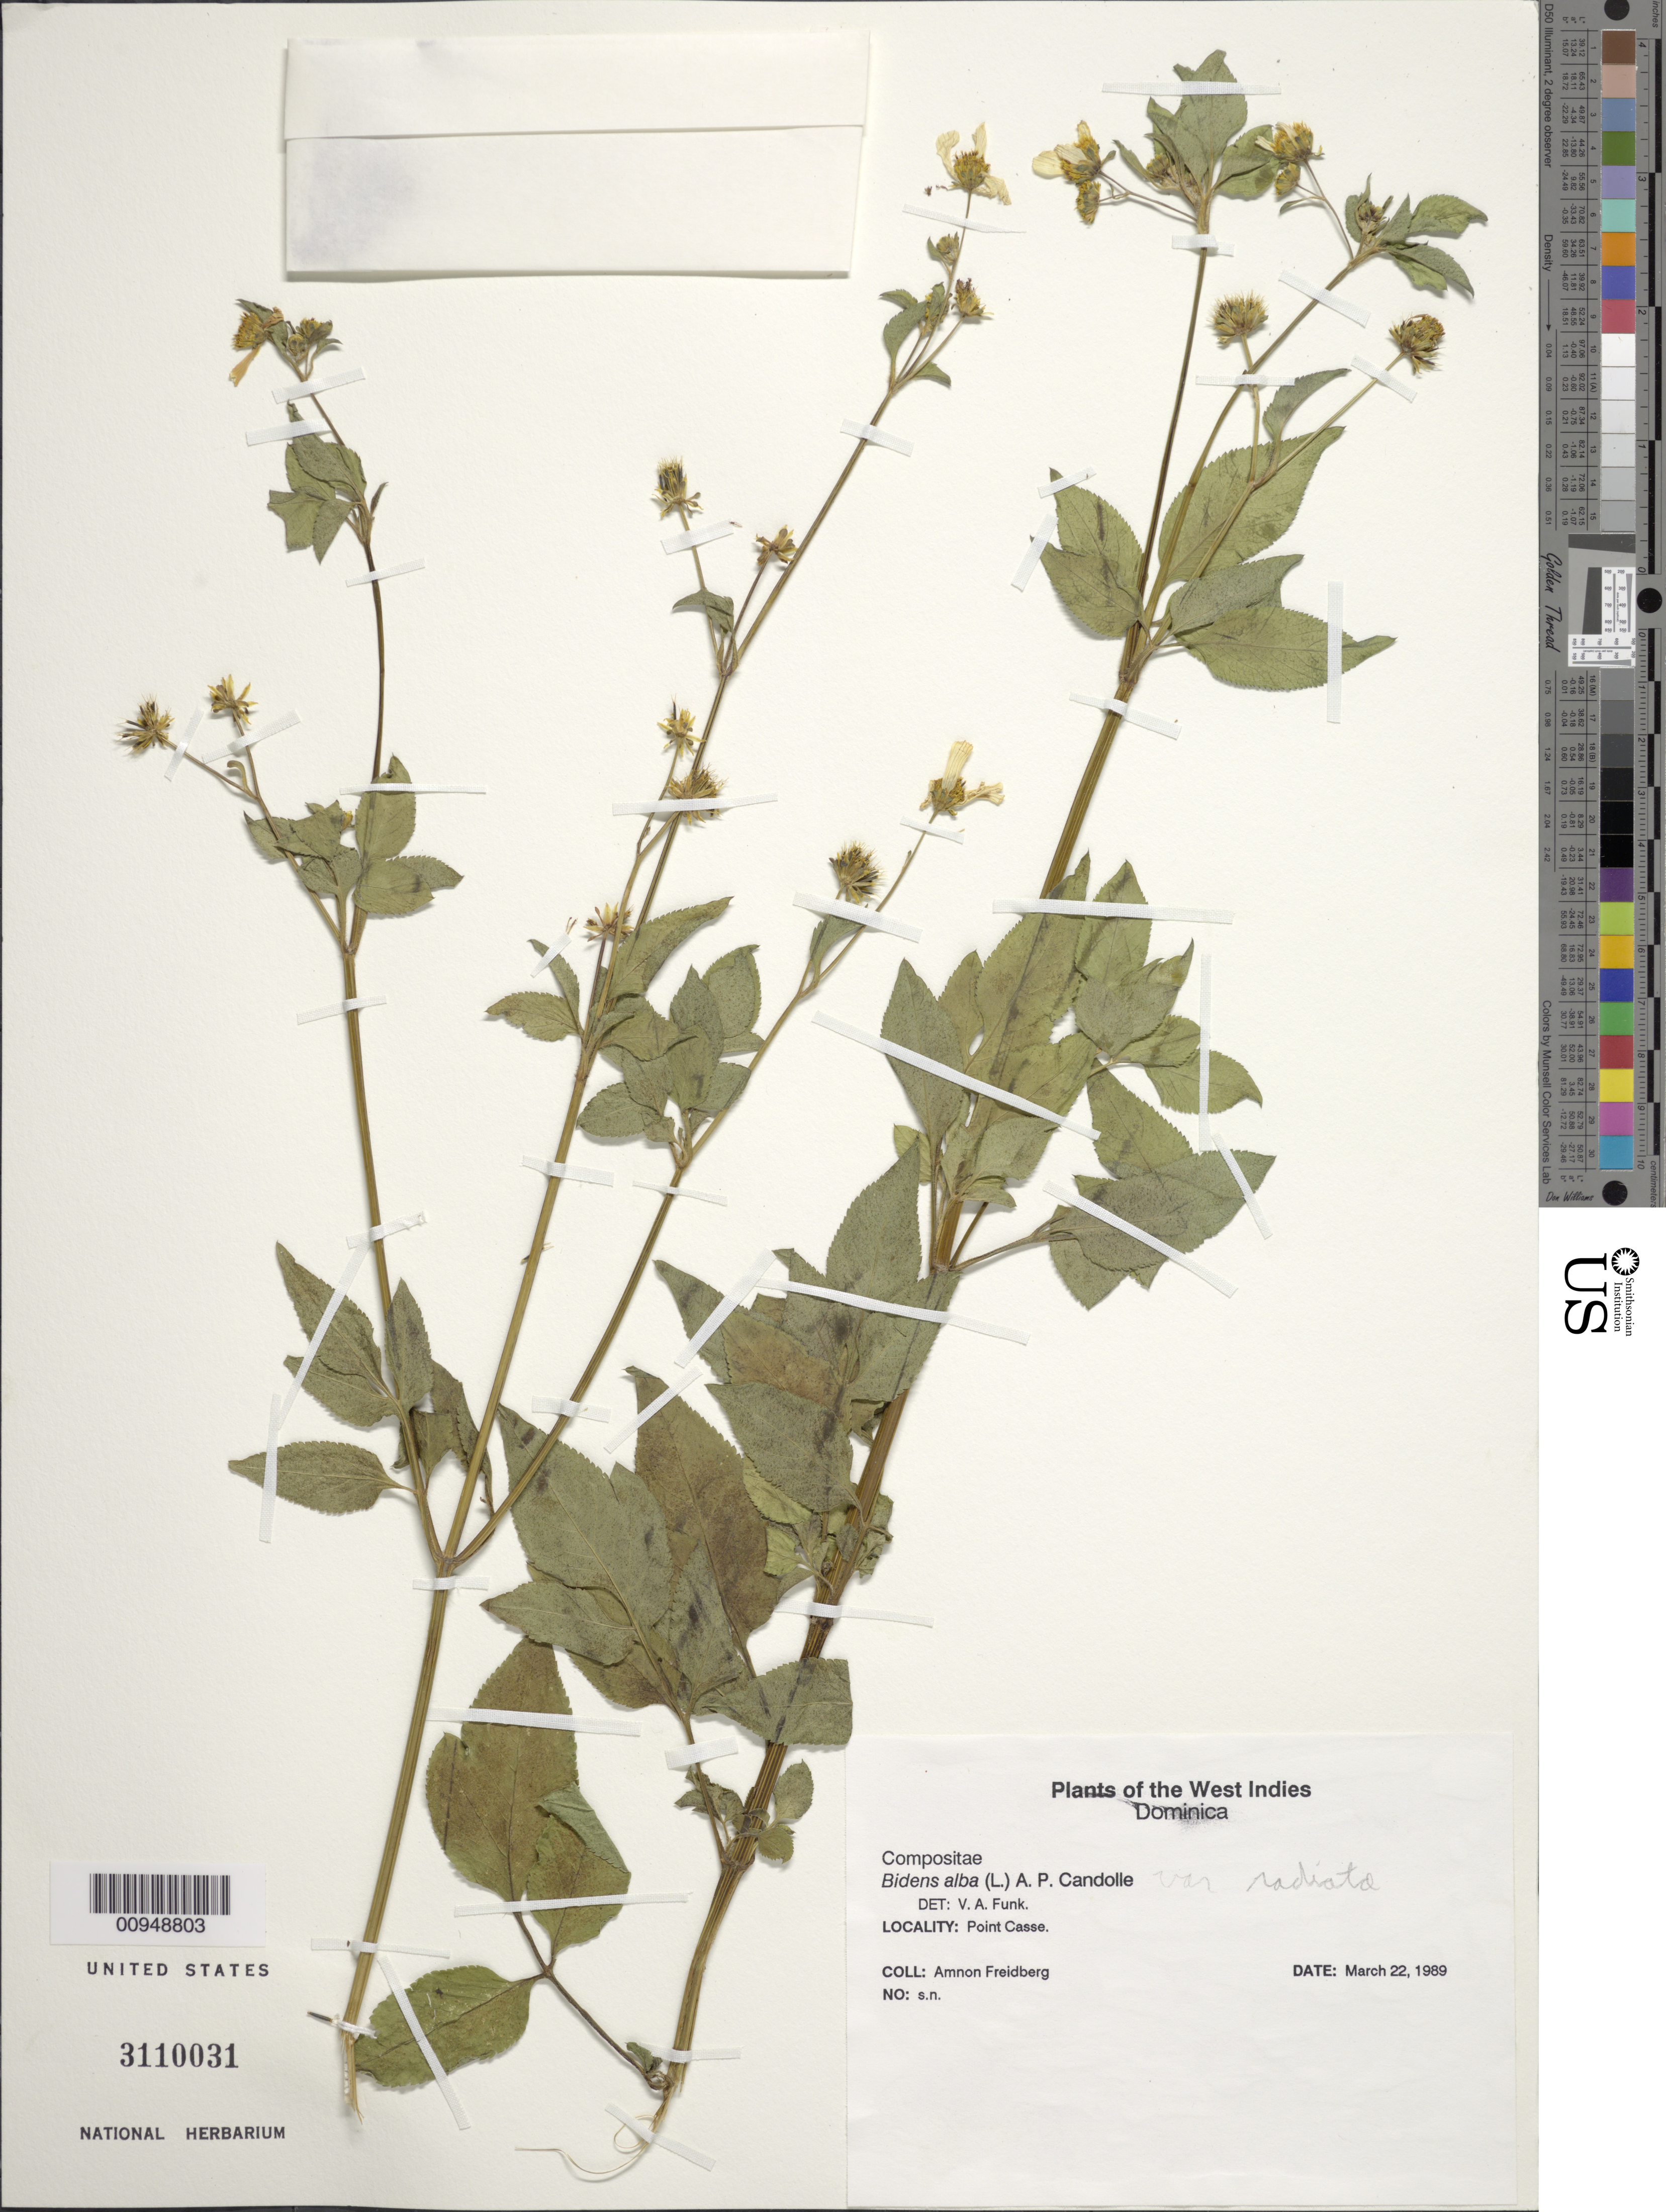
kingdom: Plantae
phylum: Tracheophyta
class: Magnoliopsida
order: Asterales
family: Asteraceae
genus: Bidens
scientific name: Bidens alba var. radiata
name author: (Sch. Bip.) R.E. Ballard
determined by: Funk, Vicki A., (BOT), Smithsonian Institution - National Museum of Natural History (UNITED STATES)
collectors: A. Freidberg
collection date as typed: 22 Mar 1989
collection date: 1989-03-22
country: Dominica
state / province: St. Paul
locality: Point Casse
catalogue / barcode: US 3110031